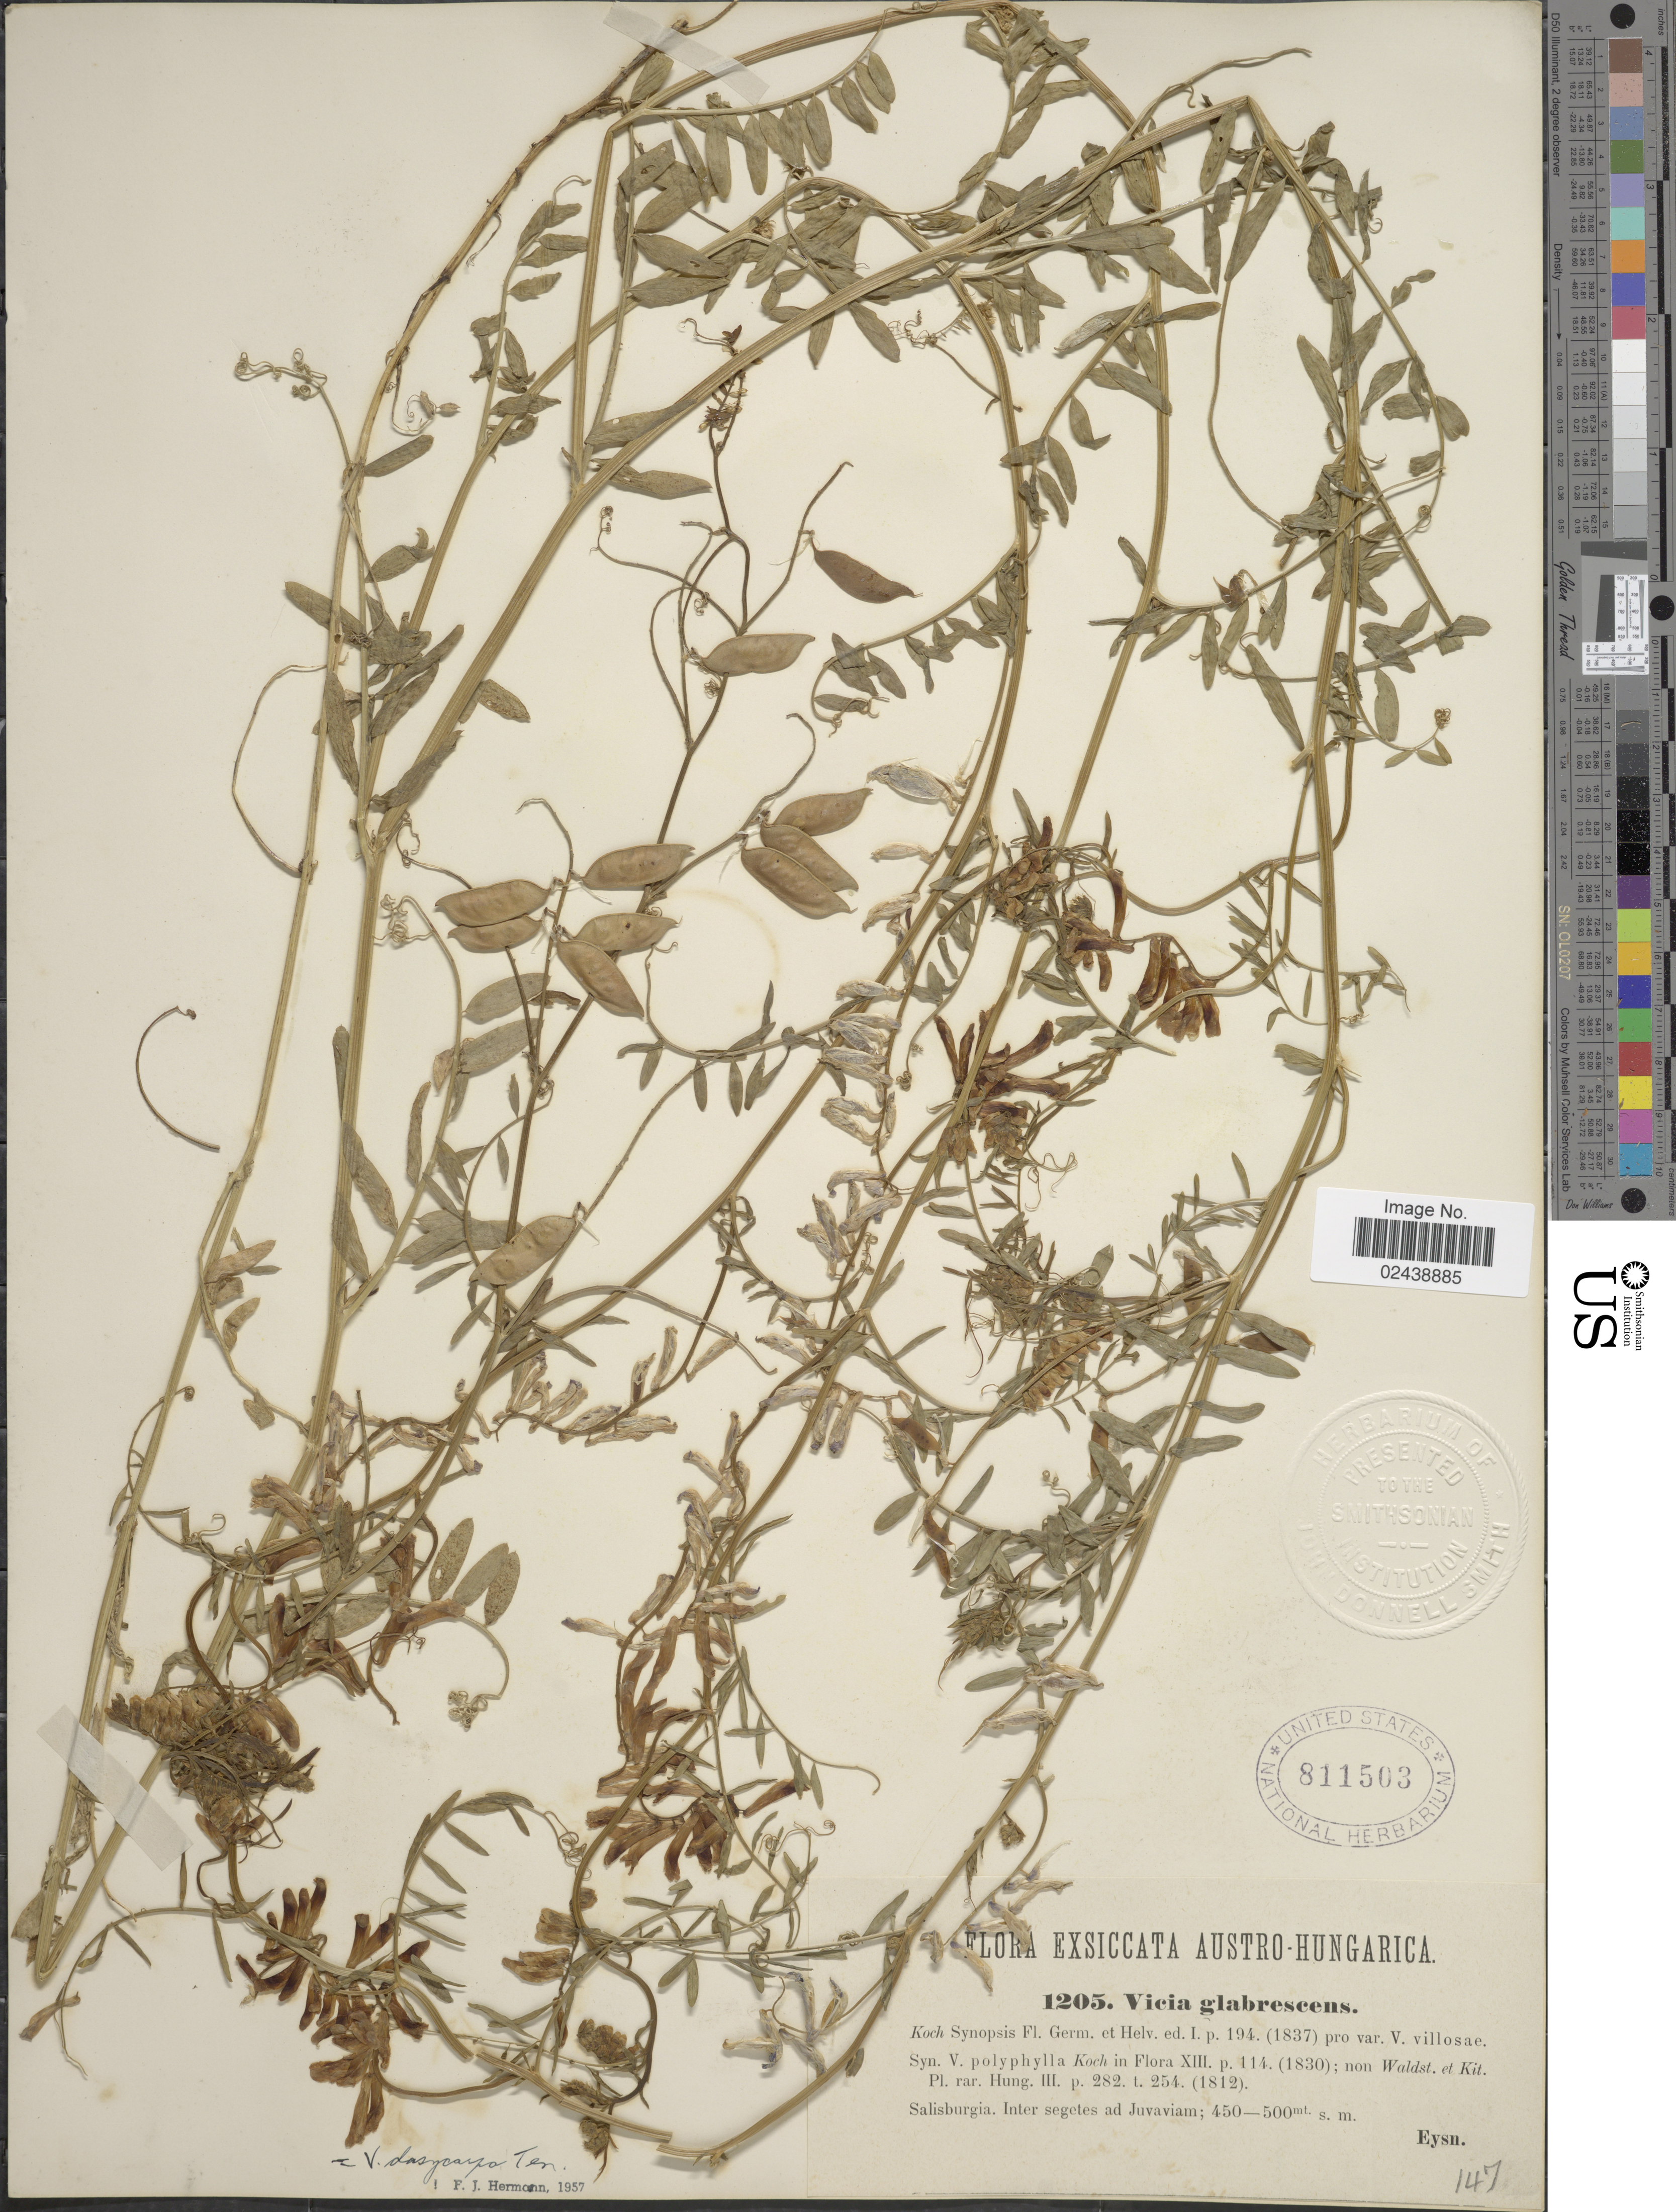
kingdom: Plantae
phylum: Tracheophyta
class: Magnoliopsida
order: Fabales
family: Fabaceae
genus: Vicia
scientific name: Vicia dasycarpa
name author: Ten.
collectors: -. Eysn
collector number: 1205/147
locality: Exsiccata Austro- Hungarica. Salisburgia. Inter segetes ad Juvaviam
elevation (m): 450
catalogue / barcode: US 811503